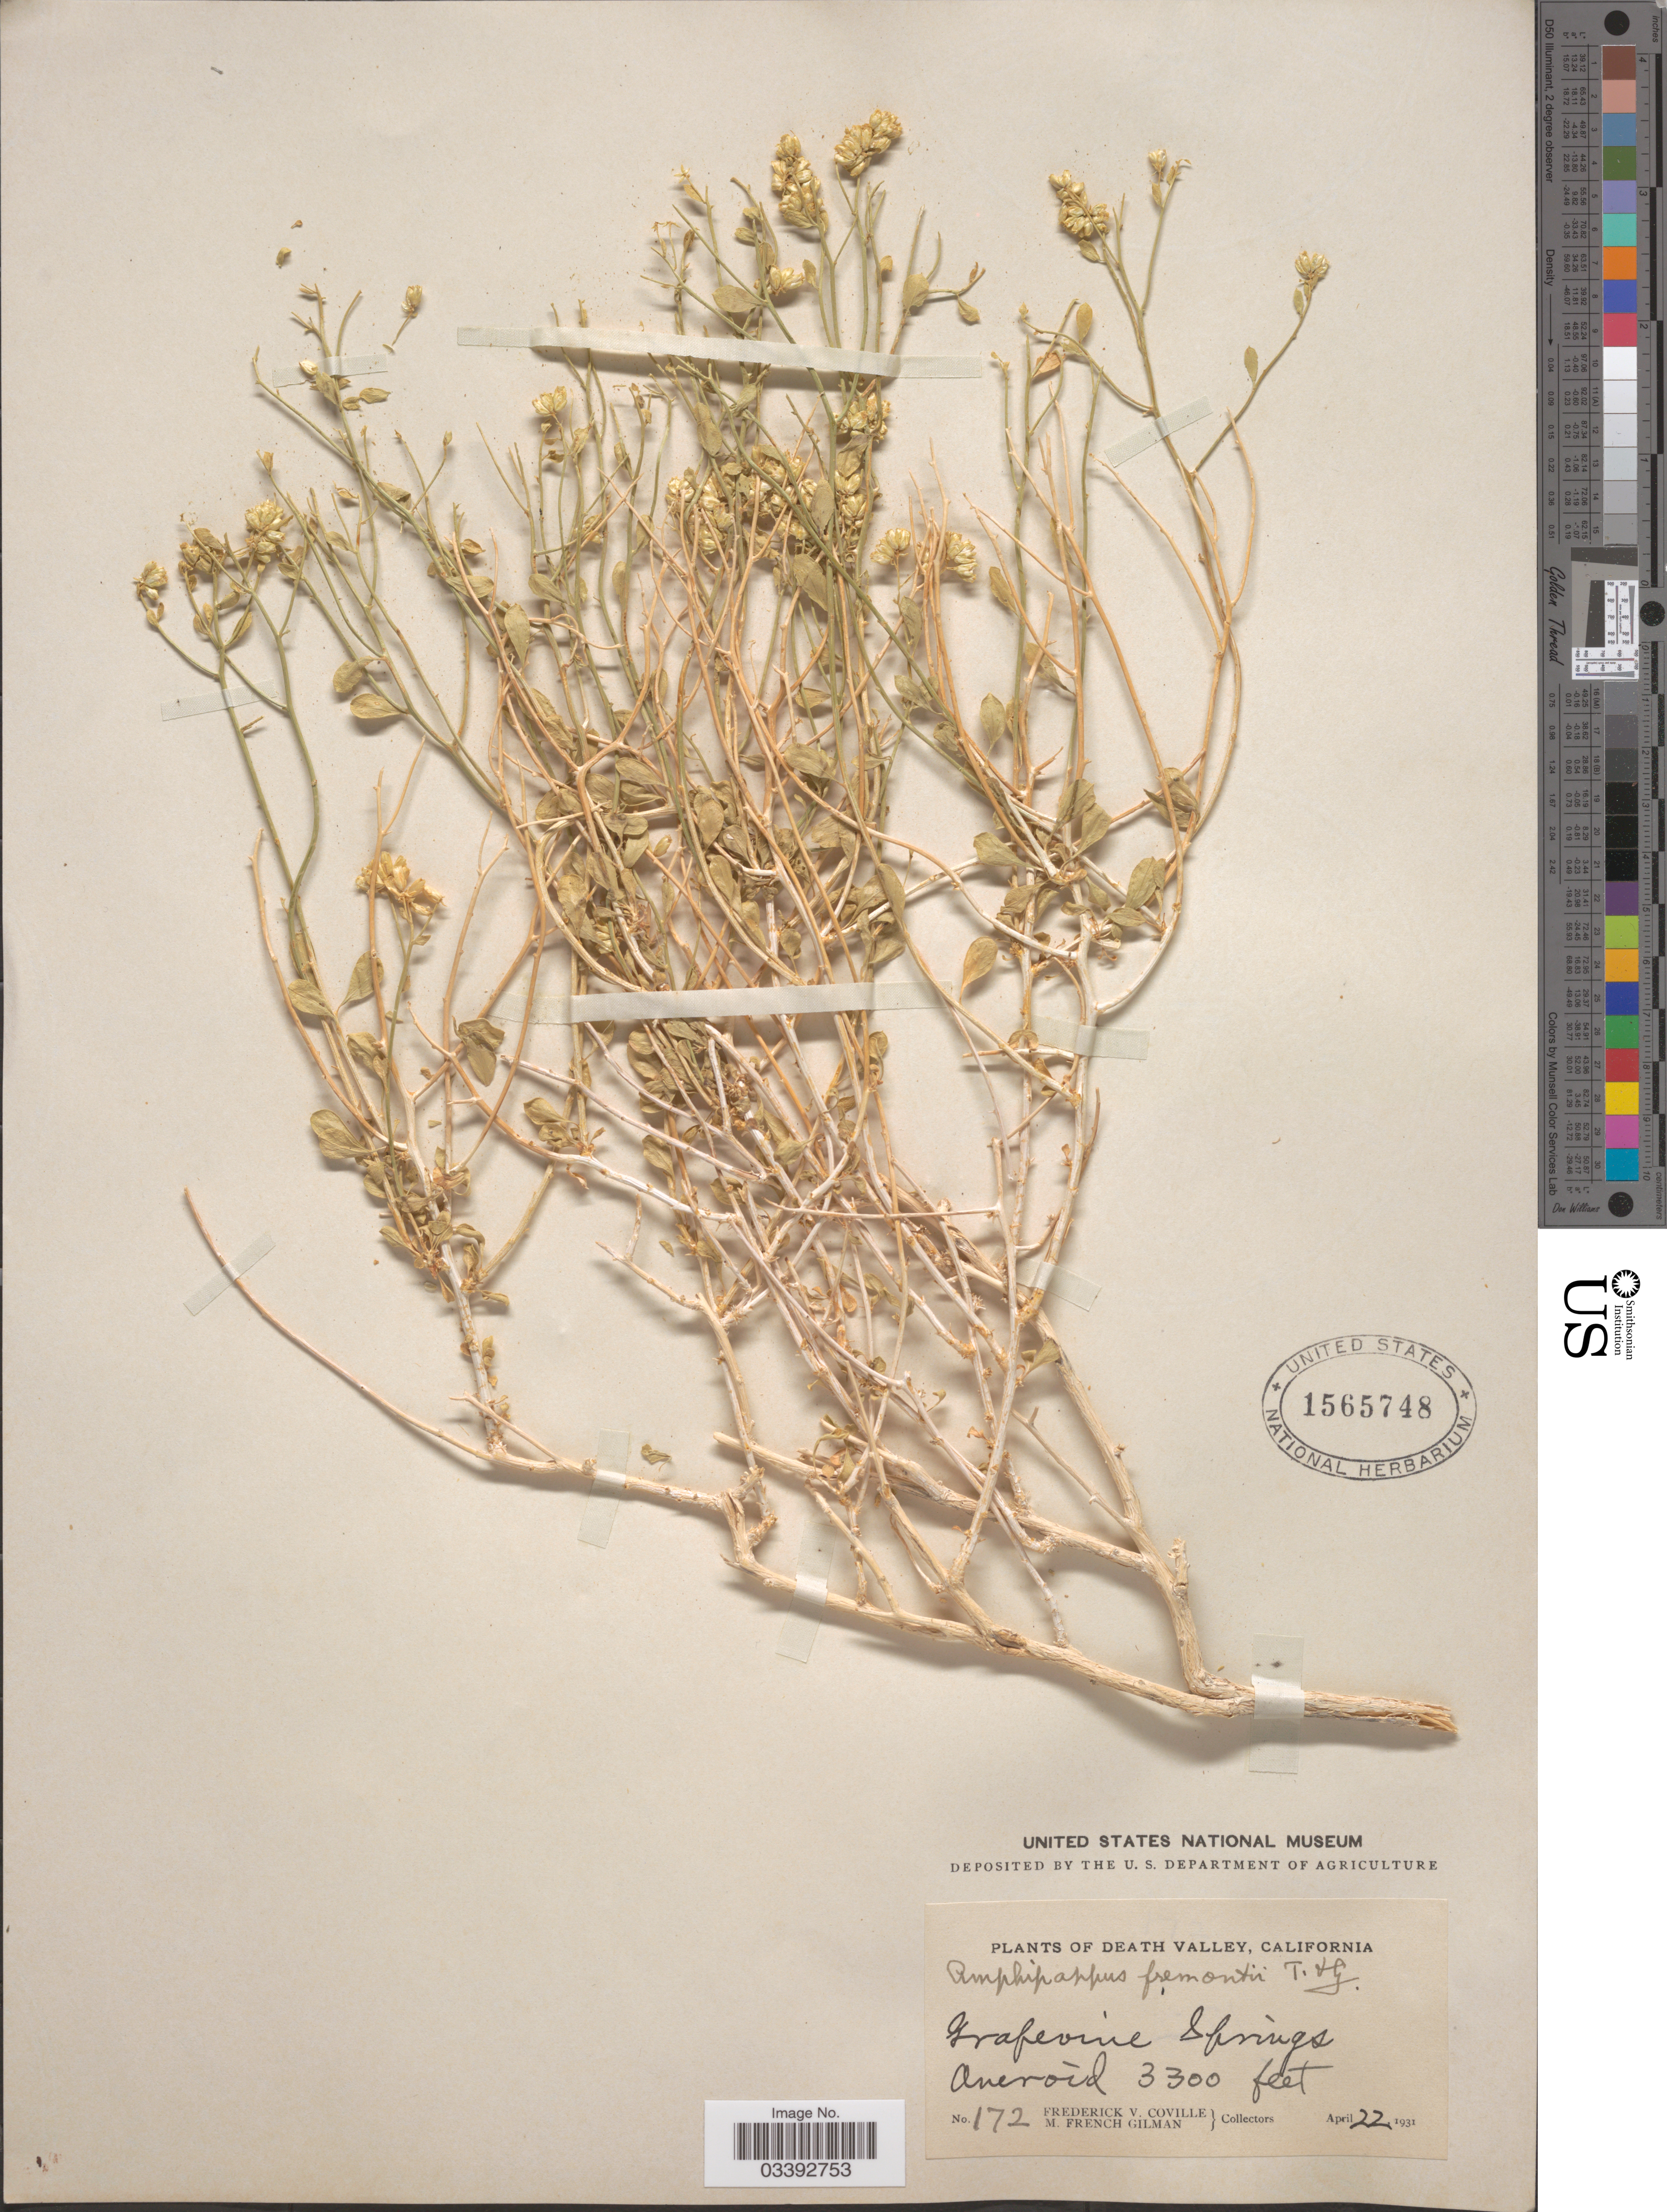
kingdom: Plantae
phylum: Tracheophyta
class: Magnoliopsida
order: Asterales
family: Asteraceae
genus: Amphipappus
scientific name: Amphipappus fremontii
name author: Torr. & A. Gray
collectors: F. V. Coville & M. F. Gilman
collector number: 172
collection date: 1931-04-22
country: United States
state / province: California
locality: Death Valley. Grapevine Springs.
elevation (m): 1006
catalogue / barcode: US 1565748